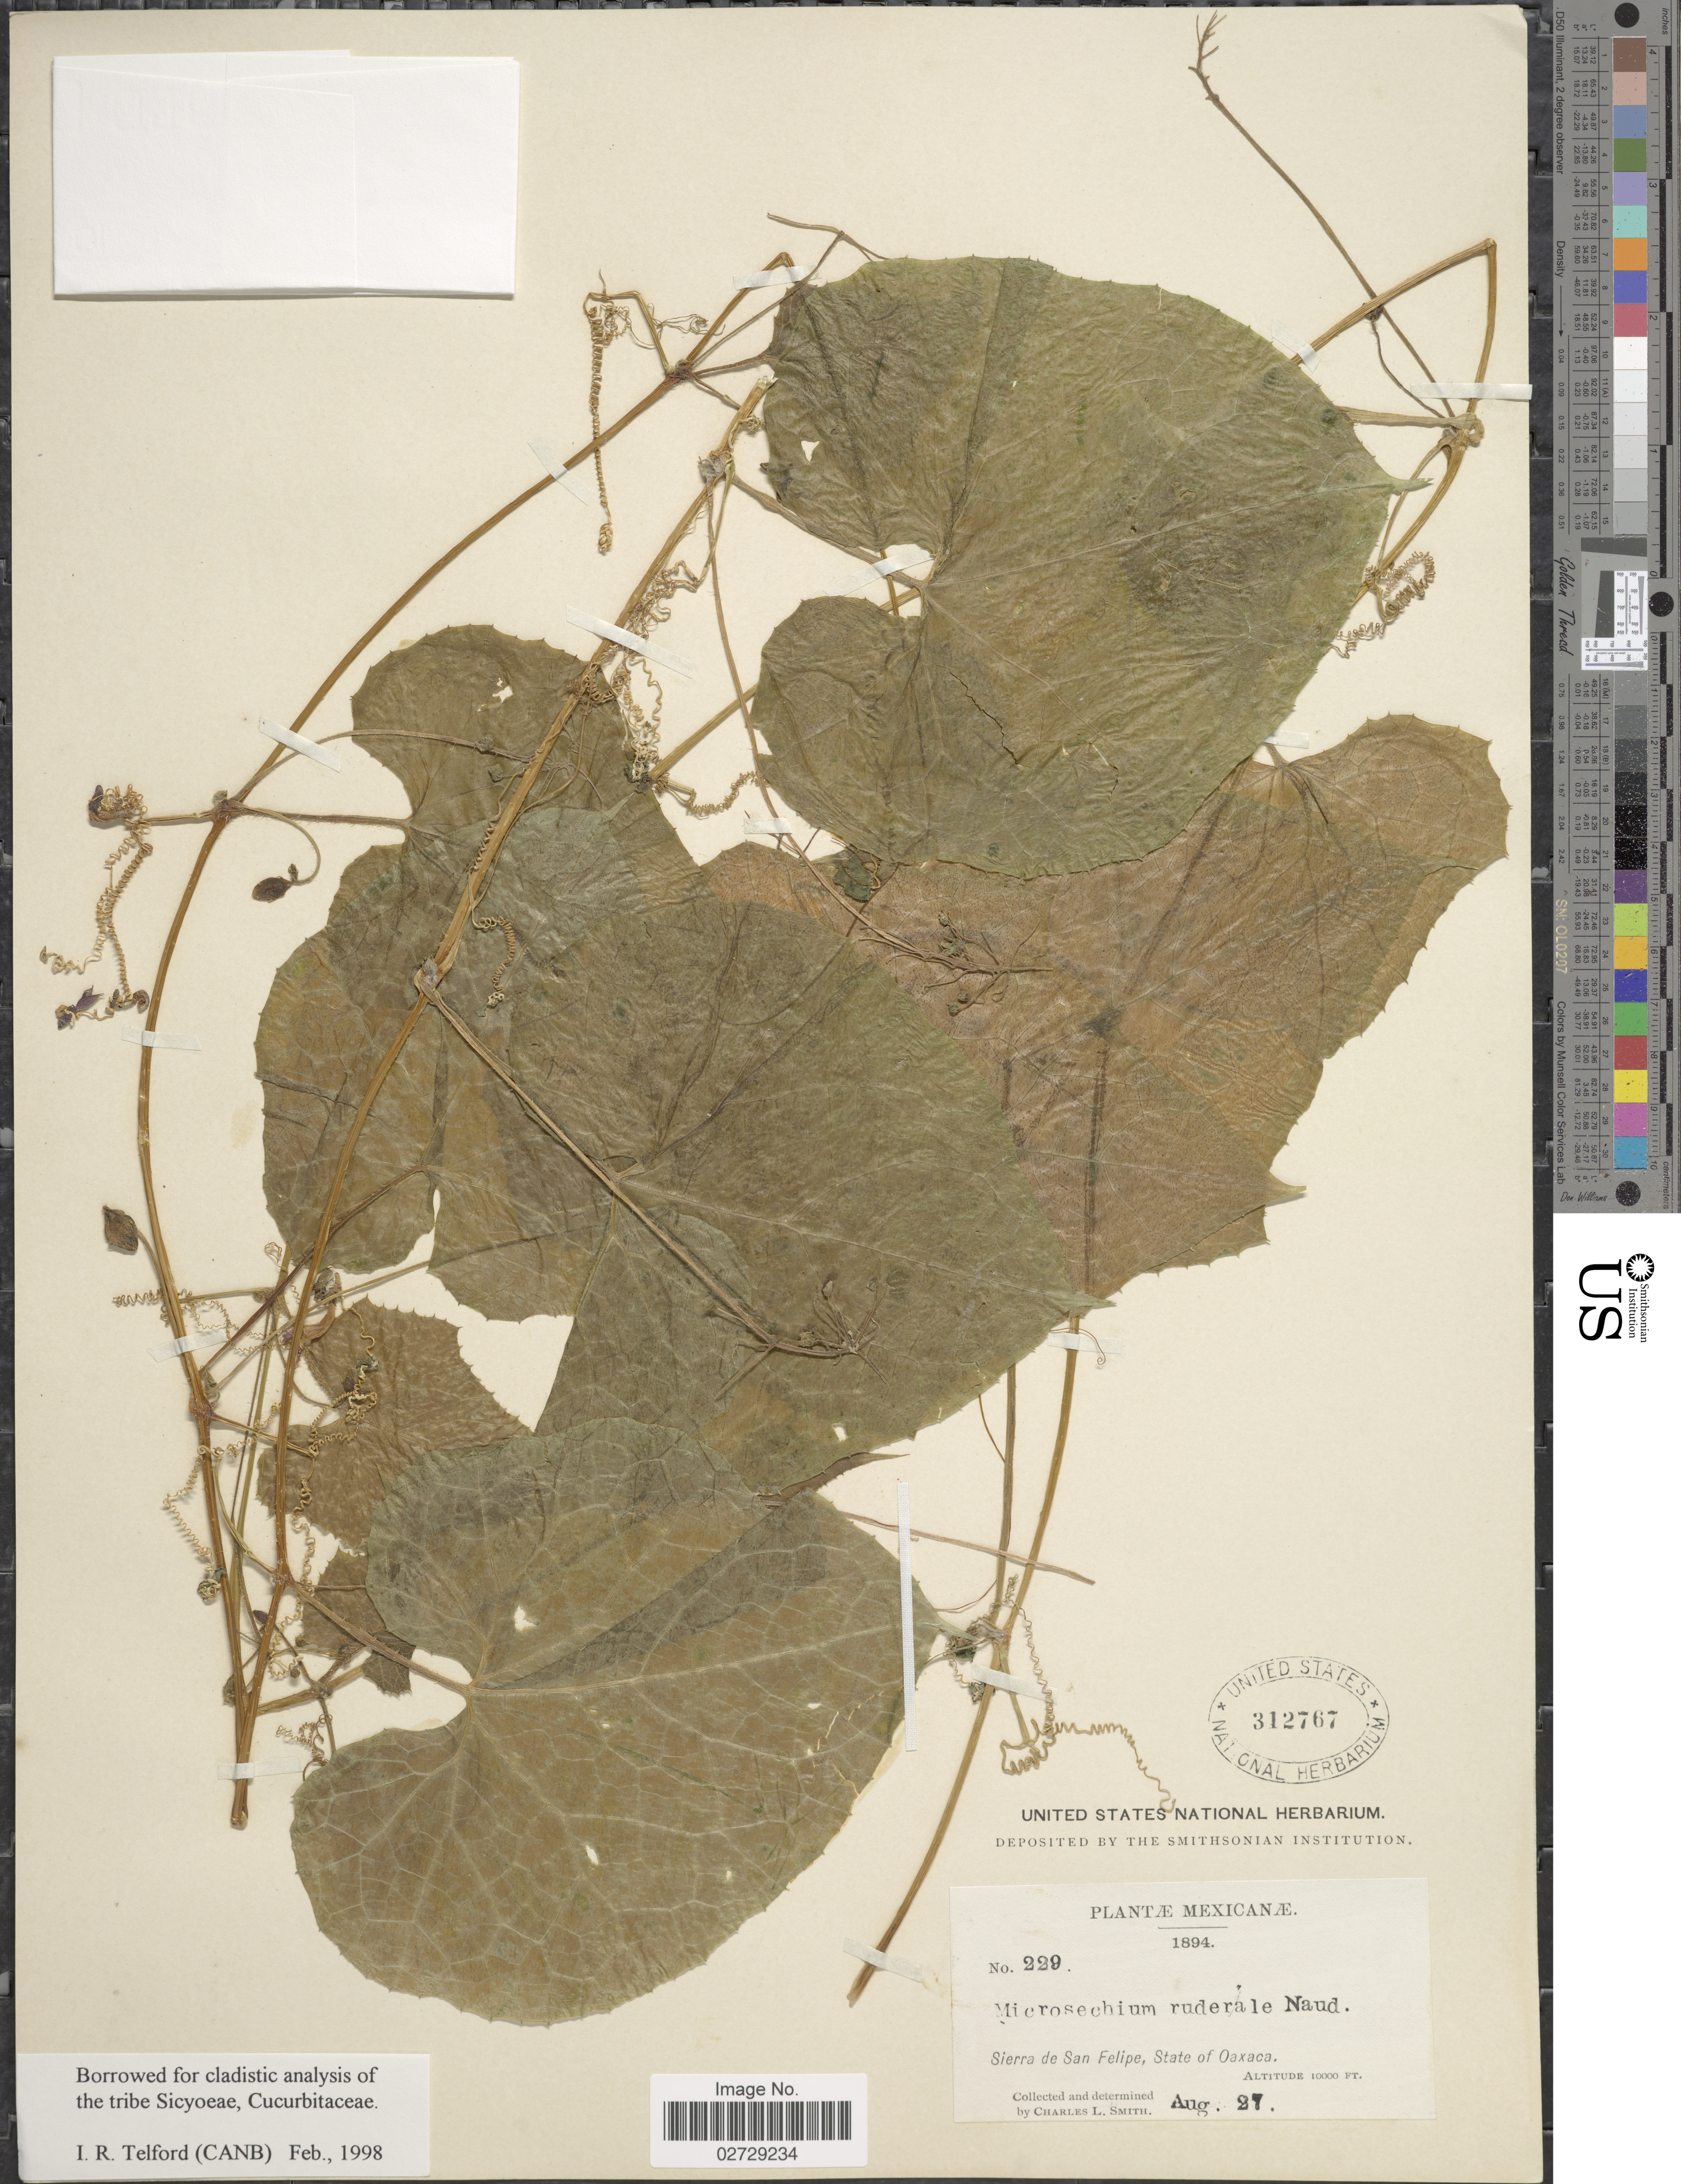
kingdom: Plantae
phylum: Tracheophyta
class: Magnoliopsida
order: Cucurbitales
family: Cucurbitaceae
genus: Microsechium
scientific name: Microsechium ruderale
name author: Naudin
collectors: C. L. Smith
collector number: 229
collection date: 1894-08-27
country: Mexico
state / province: Oaxaca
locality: Sierra de San Felipe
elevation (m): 3048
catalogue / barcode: US 312767